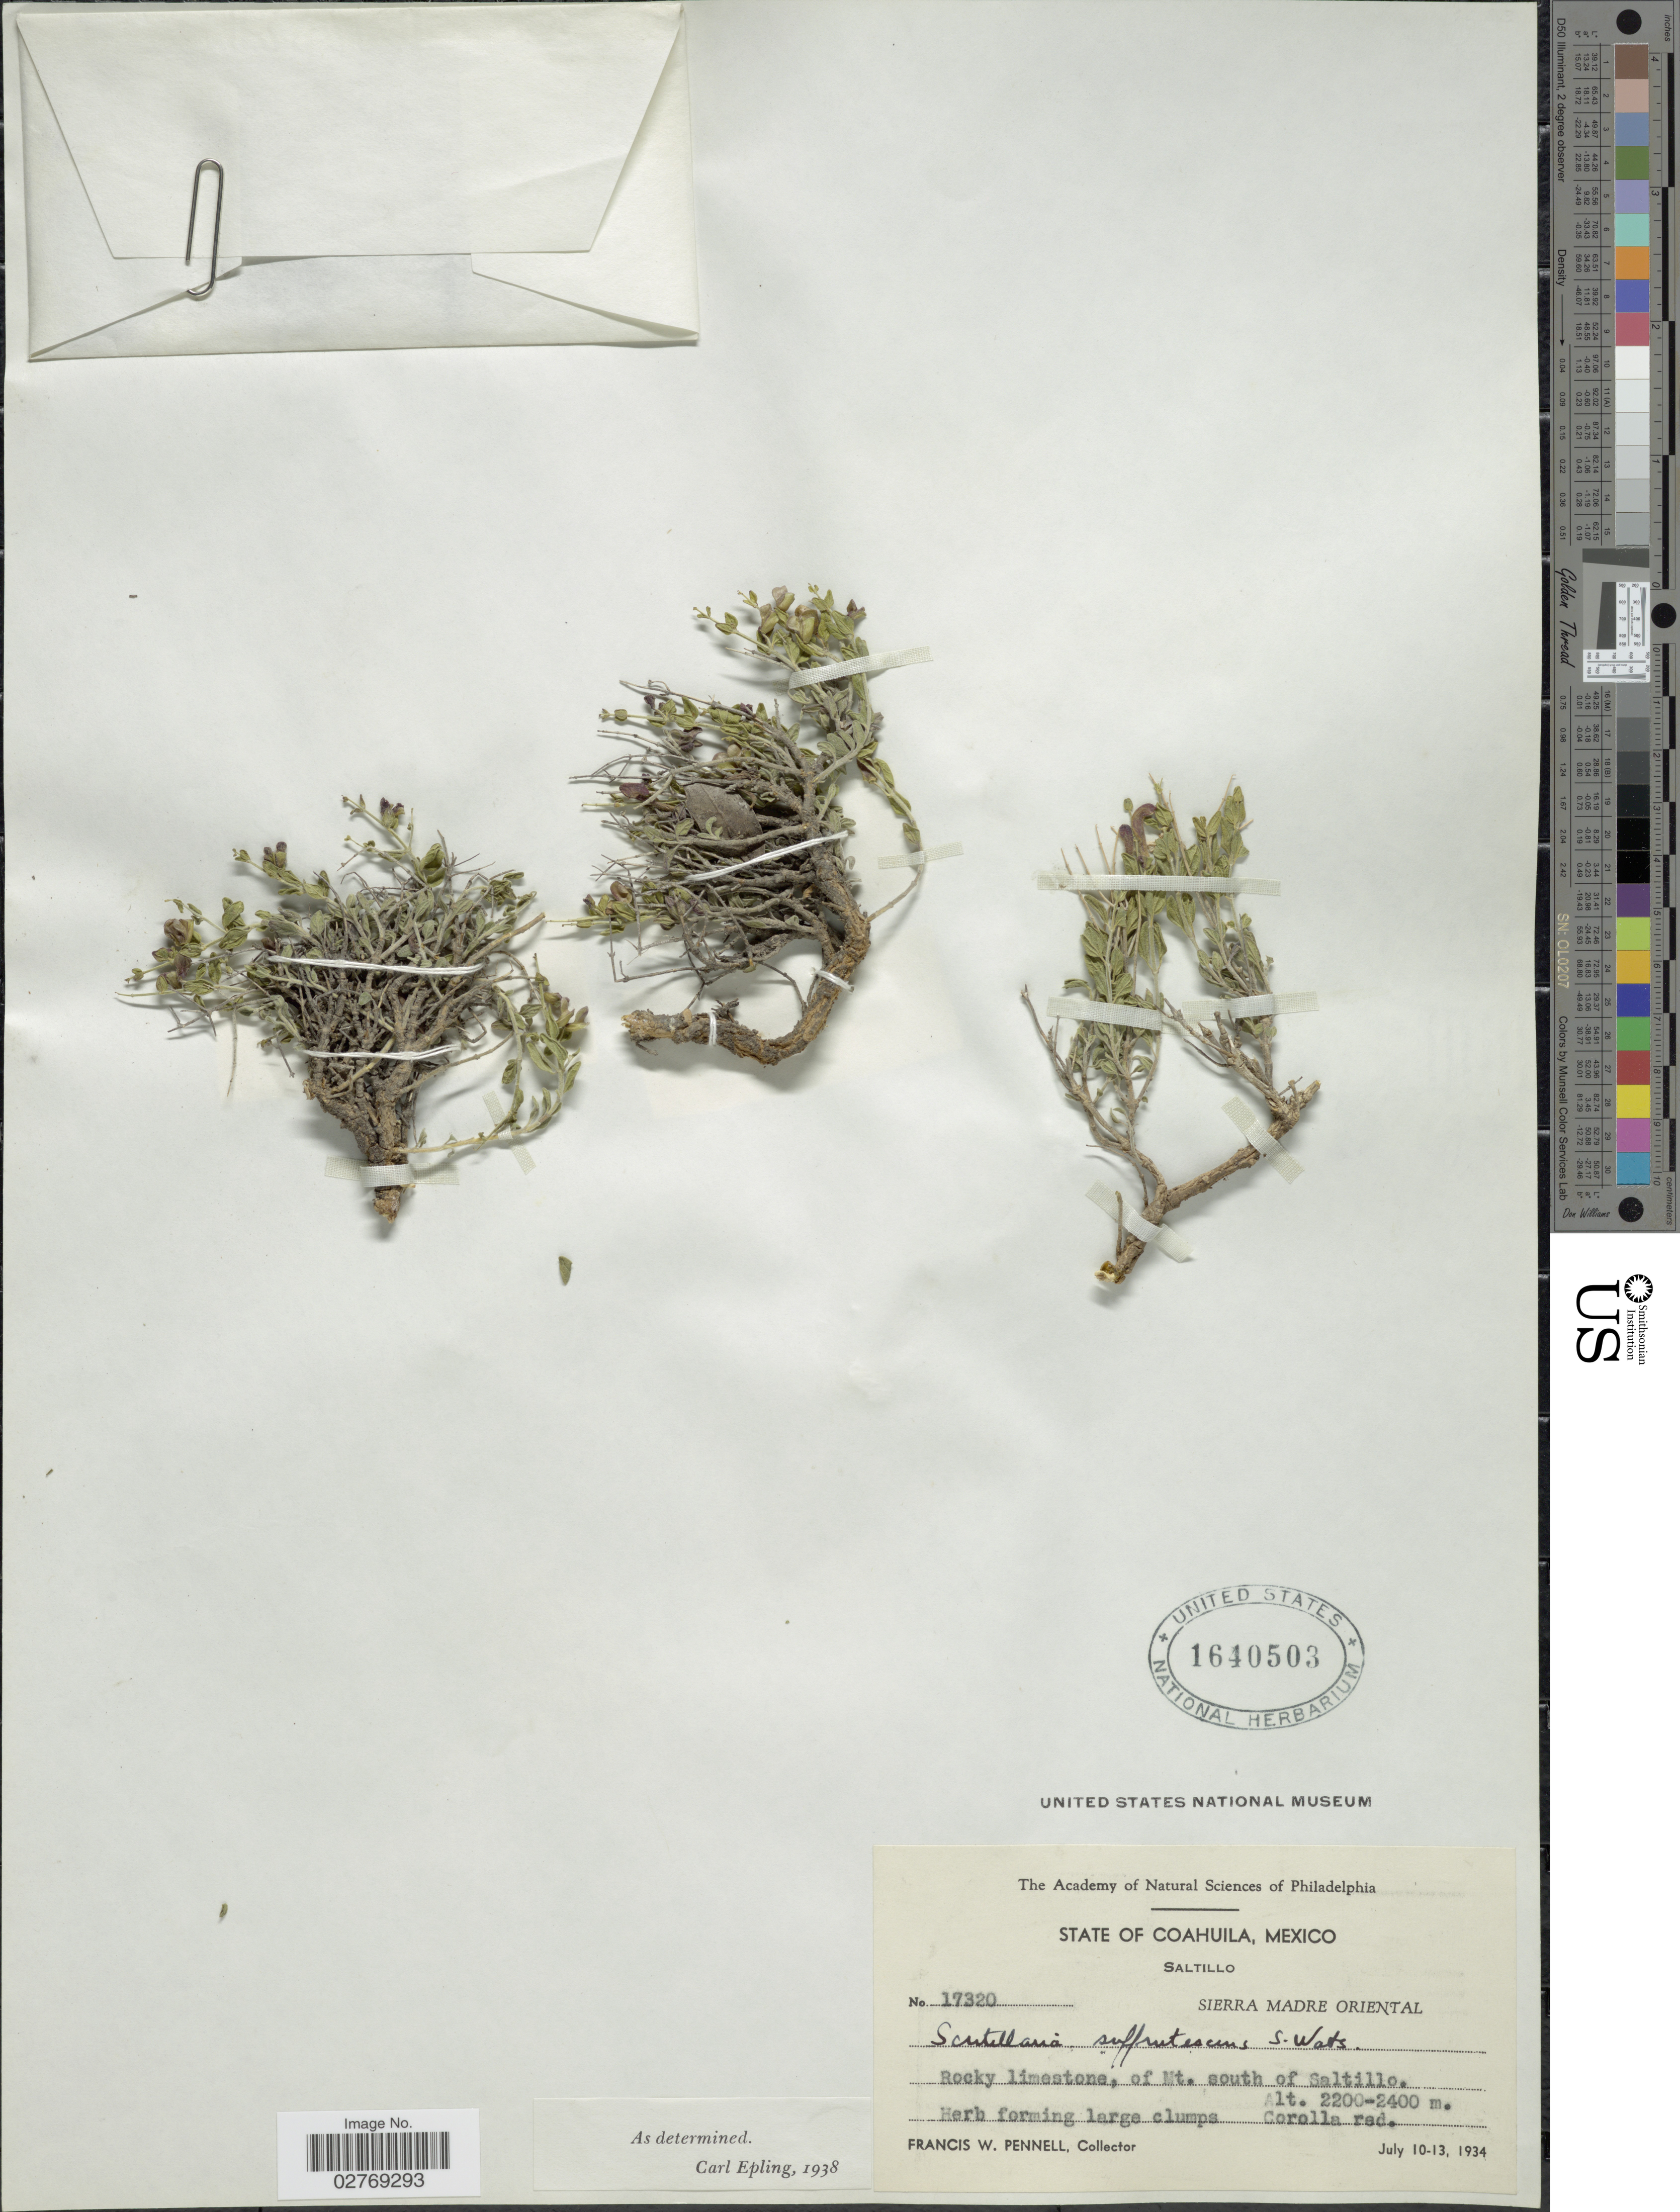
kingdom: Plantae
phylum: Tracheophyta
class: Magnoliopsida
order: Lamiales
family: Lamiaceae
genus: Scutellaria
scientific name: Scutellaria suffrutescens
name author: S. Watson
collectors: F. W. Pennell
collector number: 17320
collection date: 1934-07-10/1934-07-13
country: Mexico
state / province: Coahuila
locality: Saltillo. Sierra Madre Oriental. Rocky limestone, of Mt. south of Saltillo.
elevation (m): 2200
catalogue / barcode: US 1640503